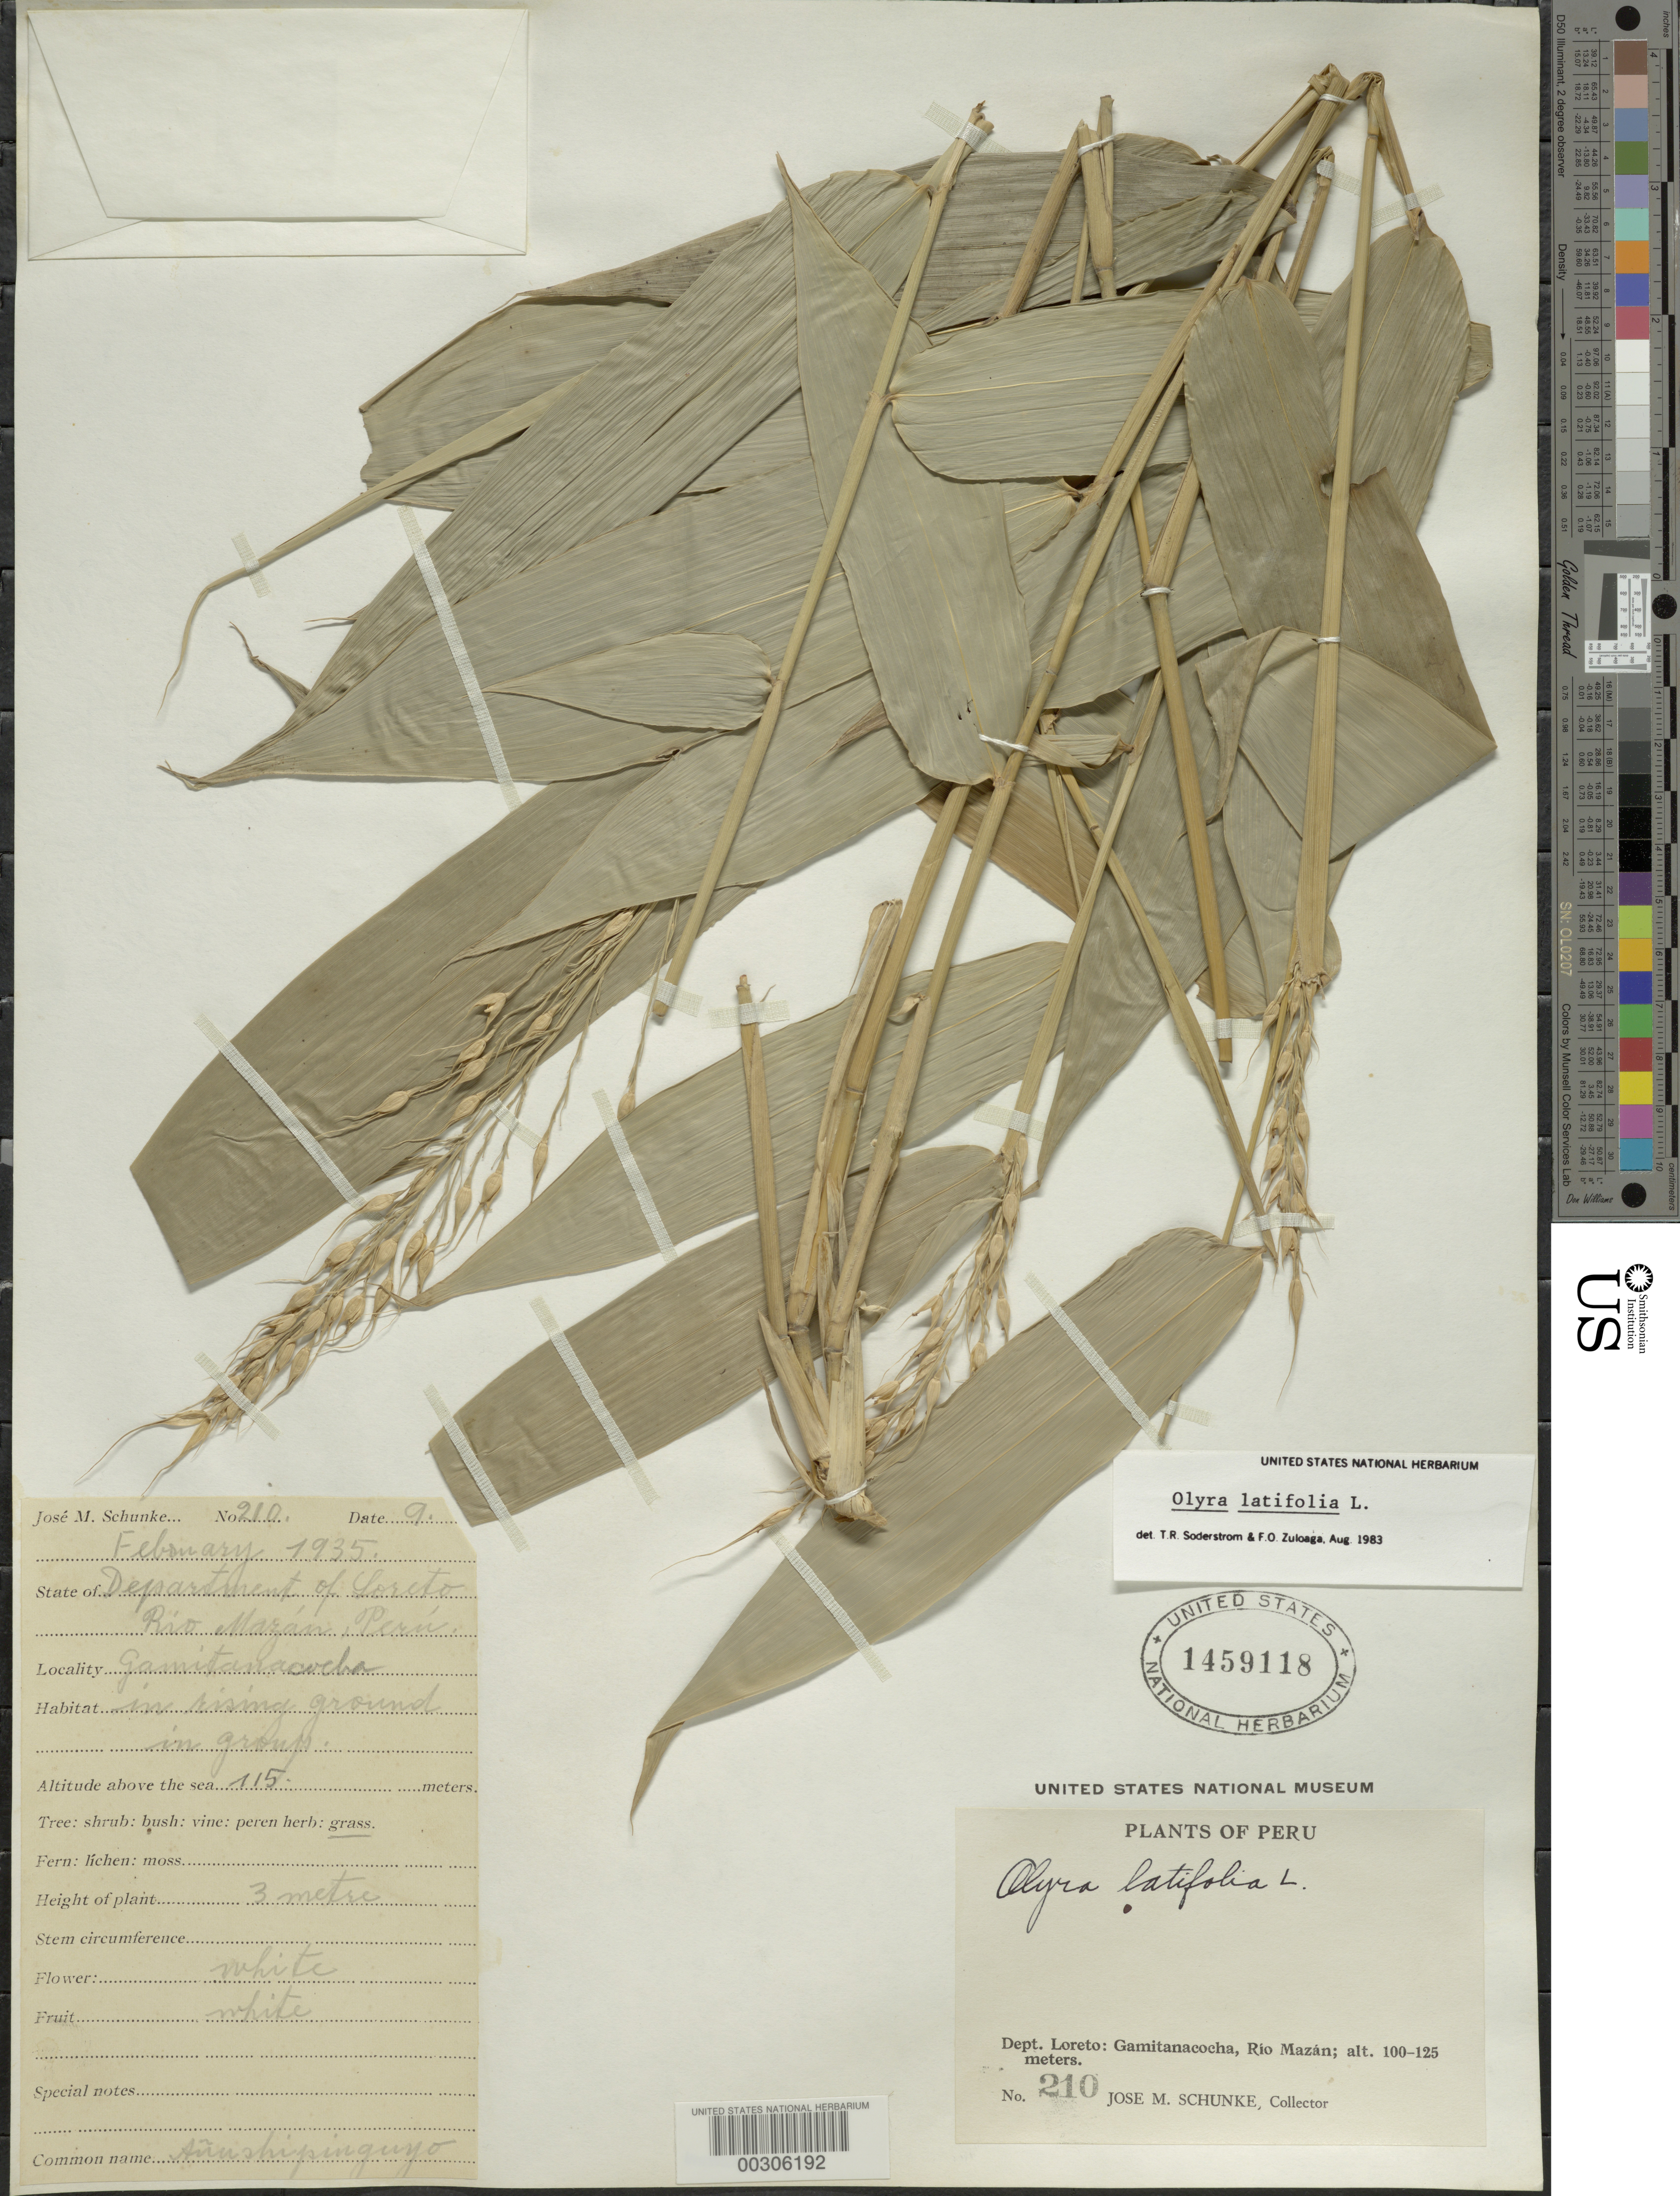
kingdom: Plantae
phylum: Tracheophyta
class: Liliopsida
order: Poales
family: Poaceae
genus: Olyra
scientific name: Olyra latifolia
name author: L.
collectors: J. Schunke Vigo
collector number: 210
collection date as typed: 09 Feb 1935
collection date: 1935-02-09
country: Peru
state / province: Loreto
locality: Rio mazan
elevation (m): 100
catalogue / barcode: US 1459118